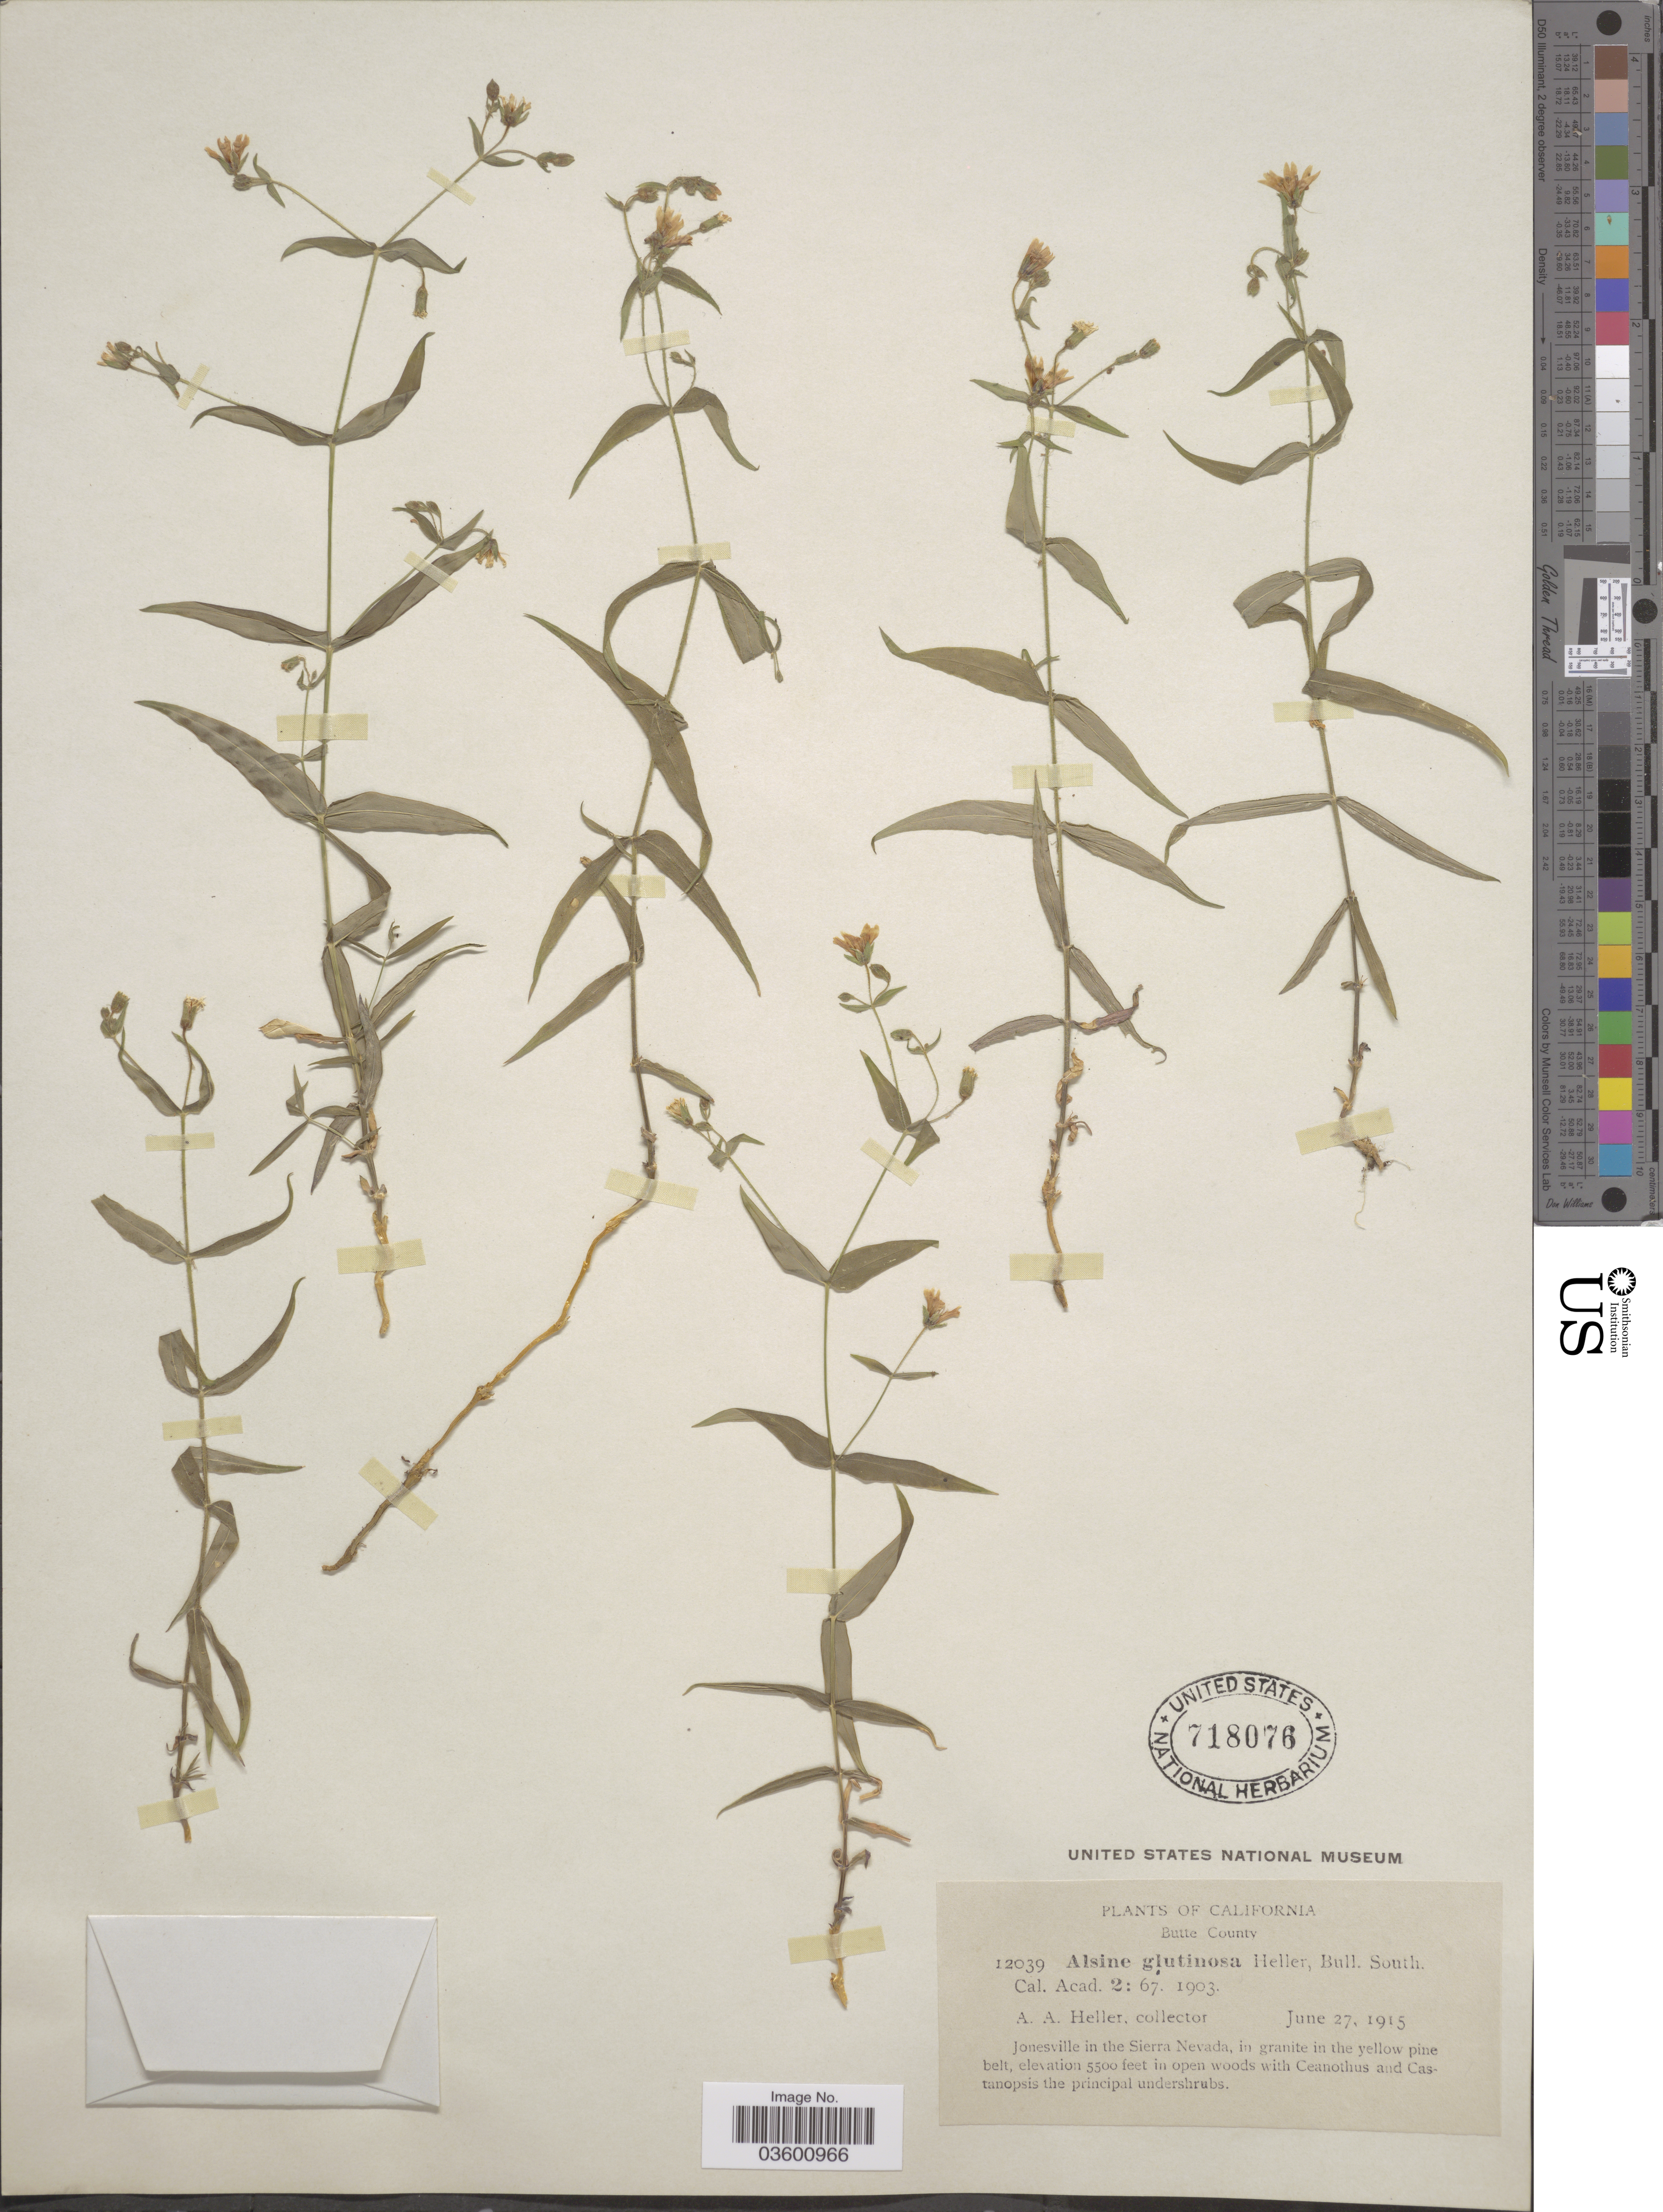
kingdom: Plantae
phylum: Tracheophyta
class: Magnoliopsida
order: Caryophyllales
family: Caryophyllaceae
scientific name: Torreyostellaria jamesiana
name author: (Torr.) Gang Yao et al.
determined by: Strong, M. T., (US), Smithsonian Institution - National Museum of Natural History (UNITED STATES)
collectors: A. A. Heller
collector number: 12039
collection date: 1915-06-27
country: United States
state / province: California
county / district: Butte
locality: Butte County. Jonesville in the Sierra Nevada.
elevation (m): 1676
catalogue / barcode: US 718076